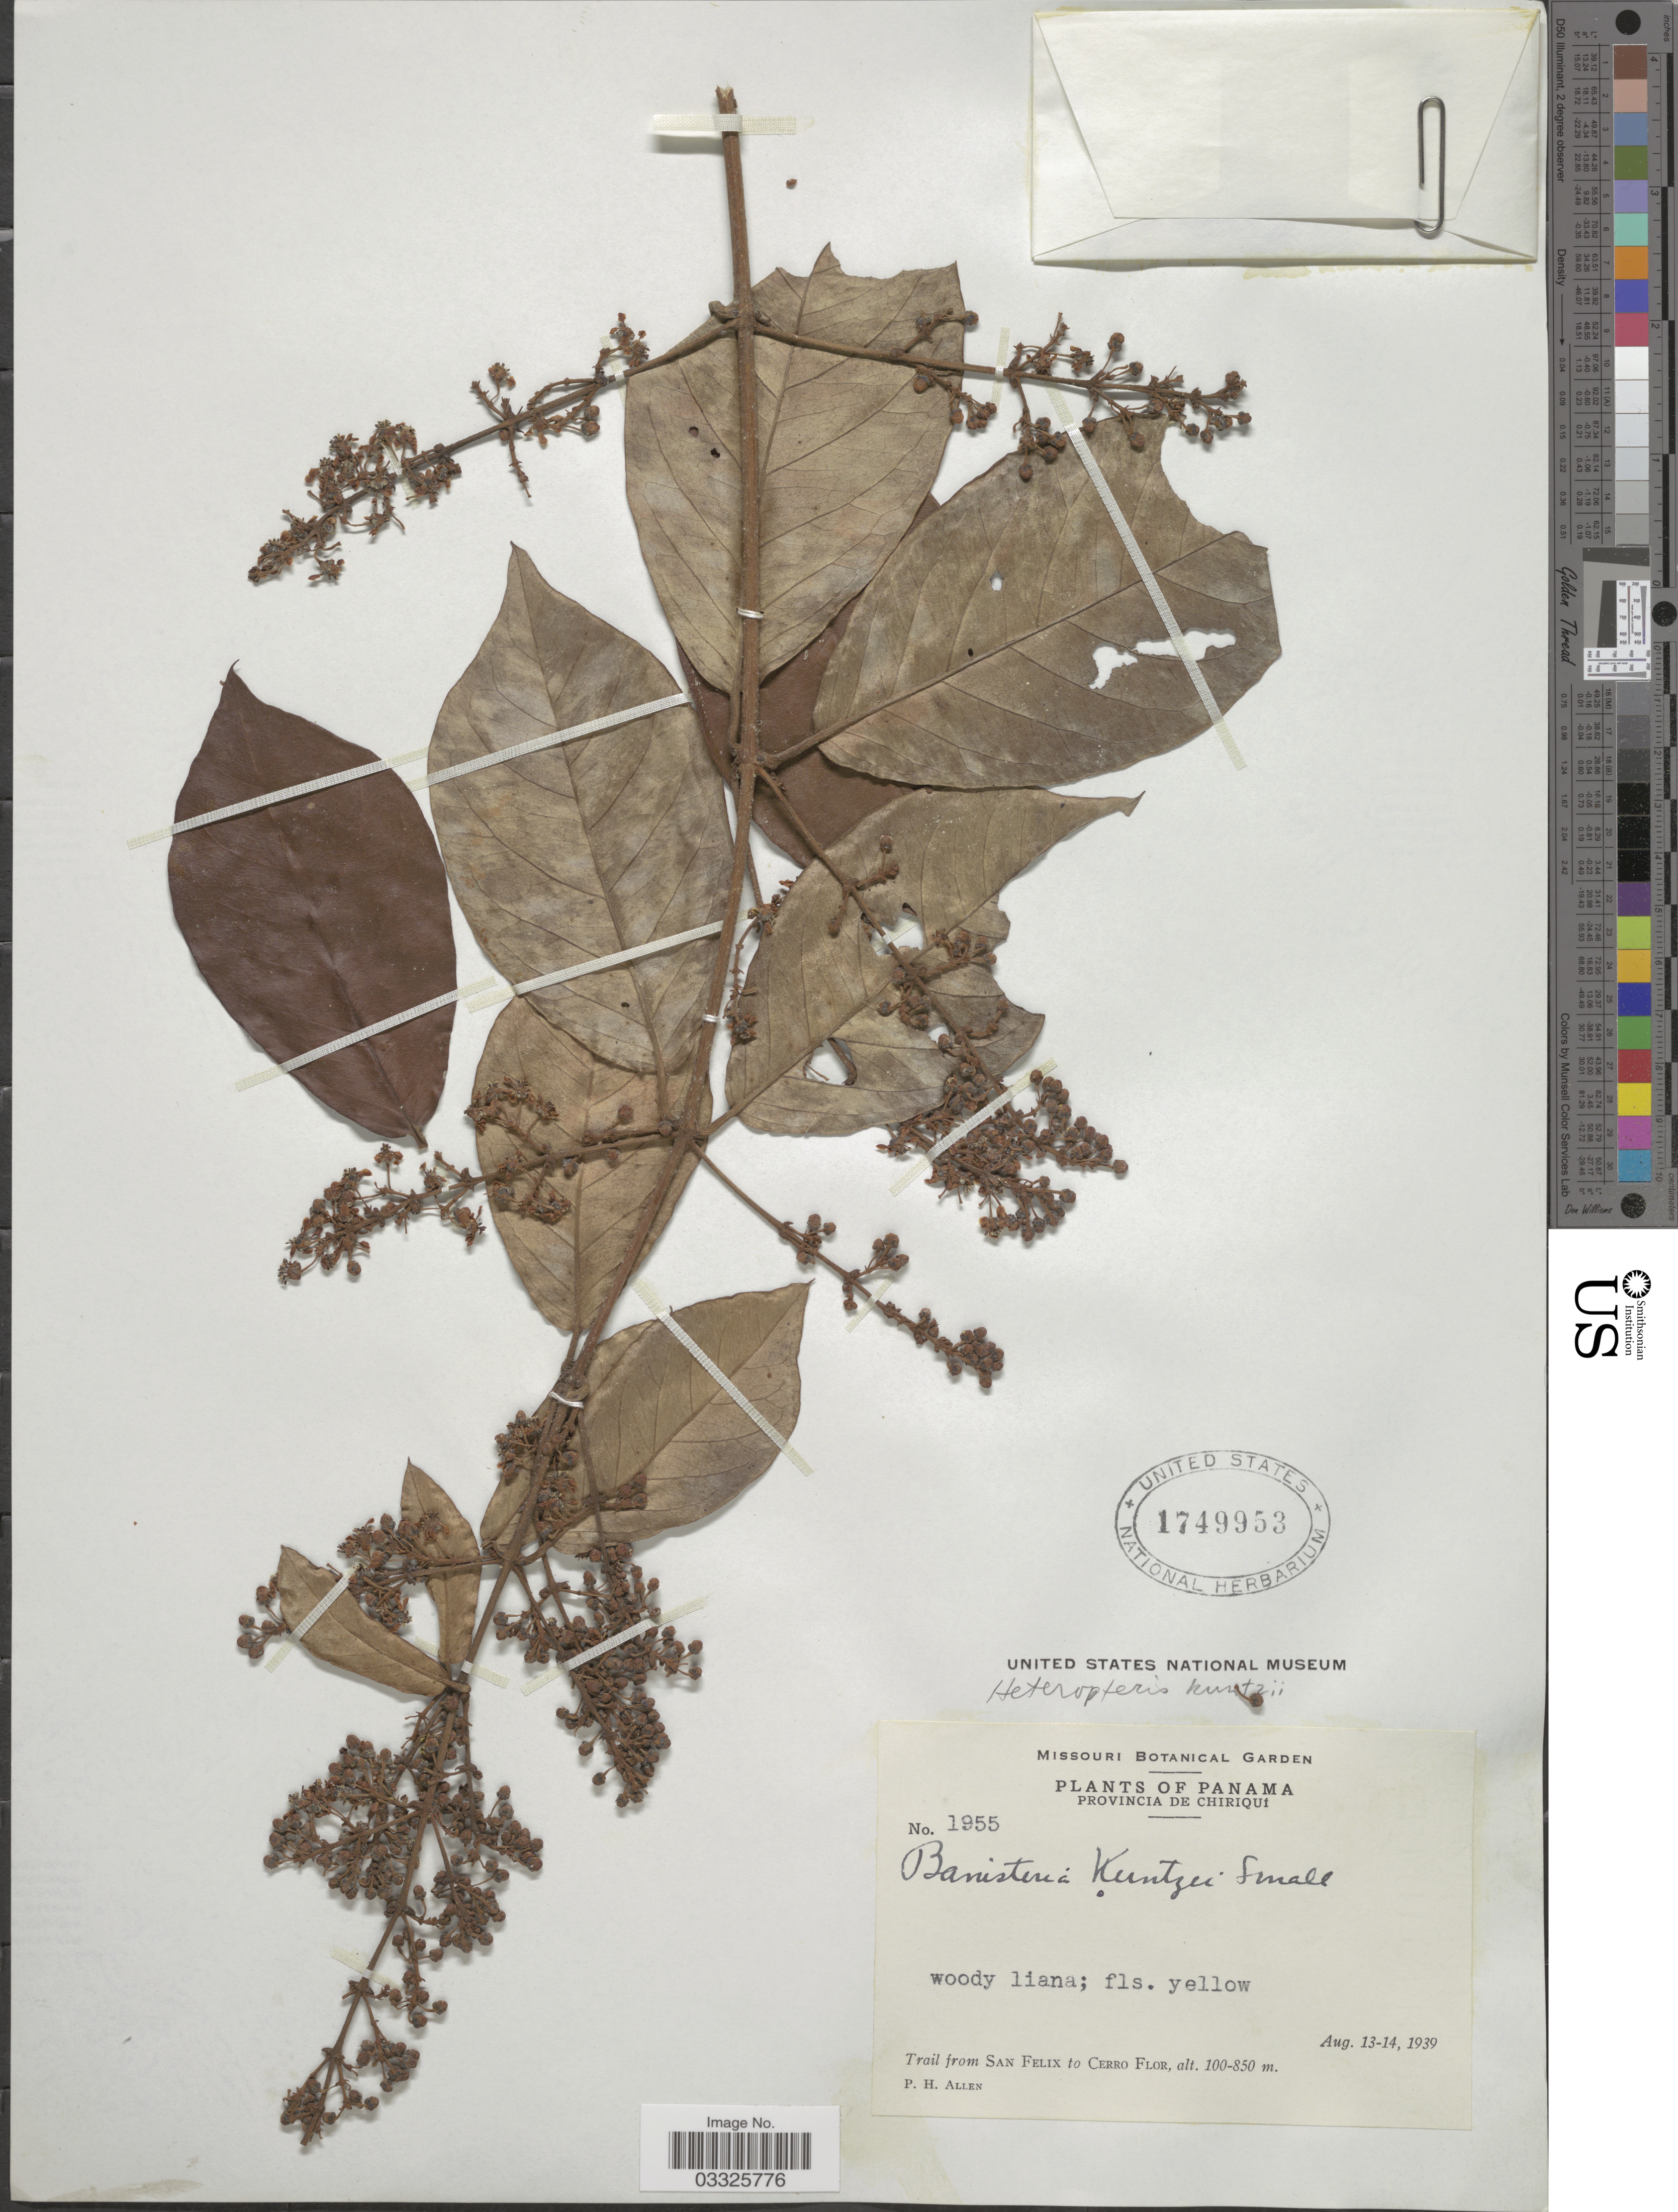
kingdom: Plantae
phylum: Tracheophyta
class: Magnoliopsida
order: Malpighiales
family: Malpighiaceae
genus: Heteropterys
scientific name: Heteropterys obovata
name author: (Small) Cuatrec. & Croat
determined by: Strong, Mark T., (BOT), Smithsonian Institution - National Museum of Natural History (UNITED STATES)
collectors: P. H. Allen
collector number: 1955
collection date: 1939-08-13/1939-08-14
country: Panama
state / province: Chiriqui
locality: Trail from San Felix to Cerro Flor.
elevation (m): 100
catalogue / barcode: US 1749953